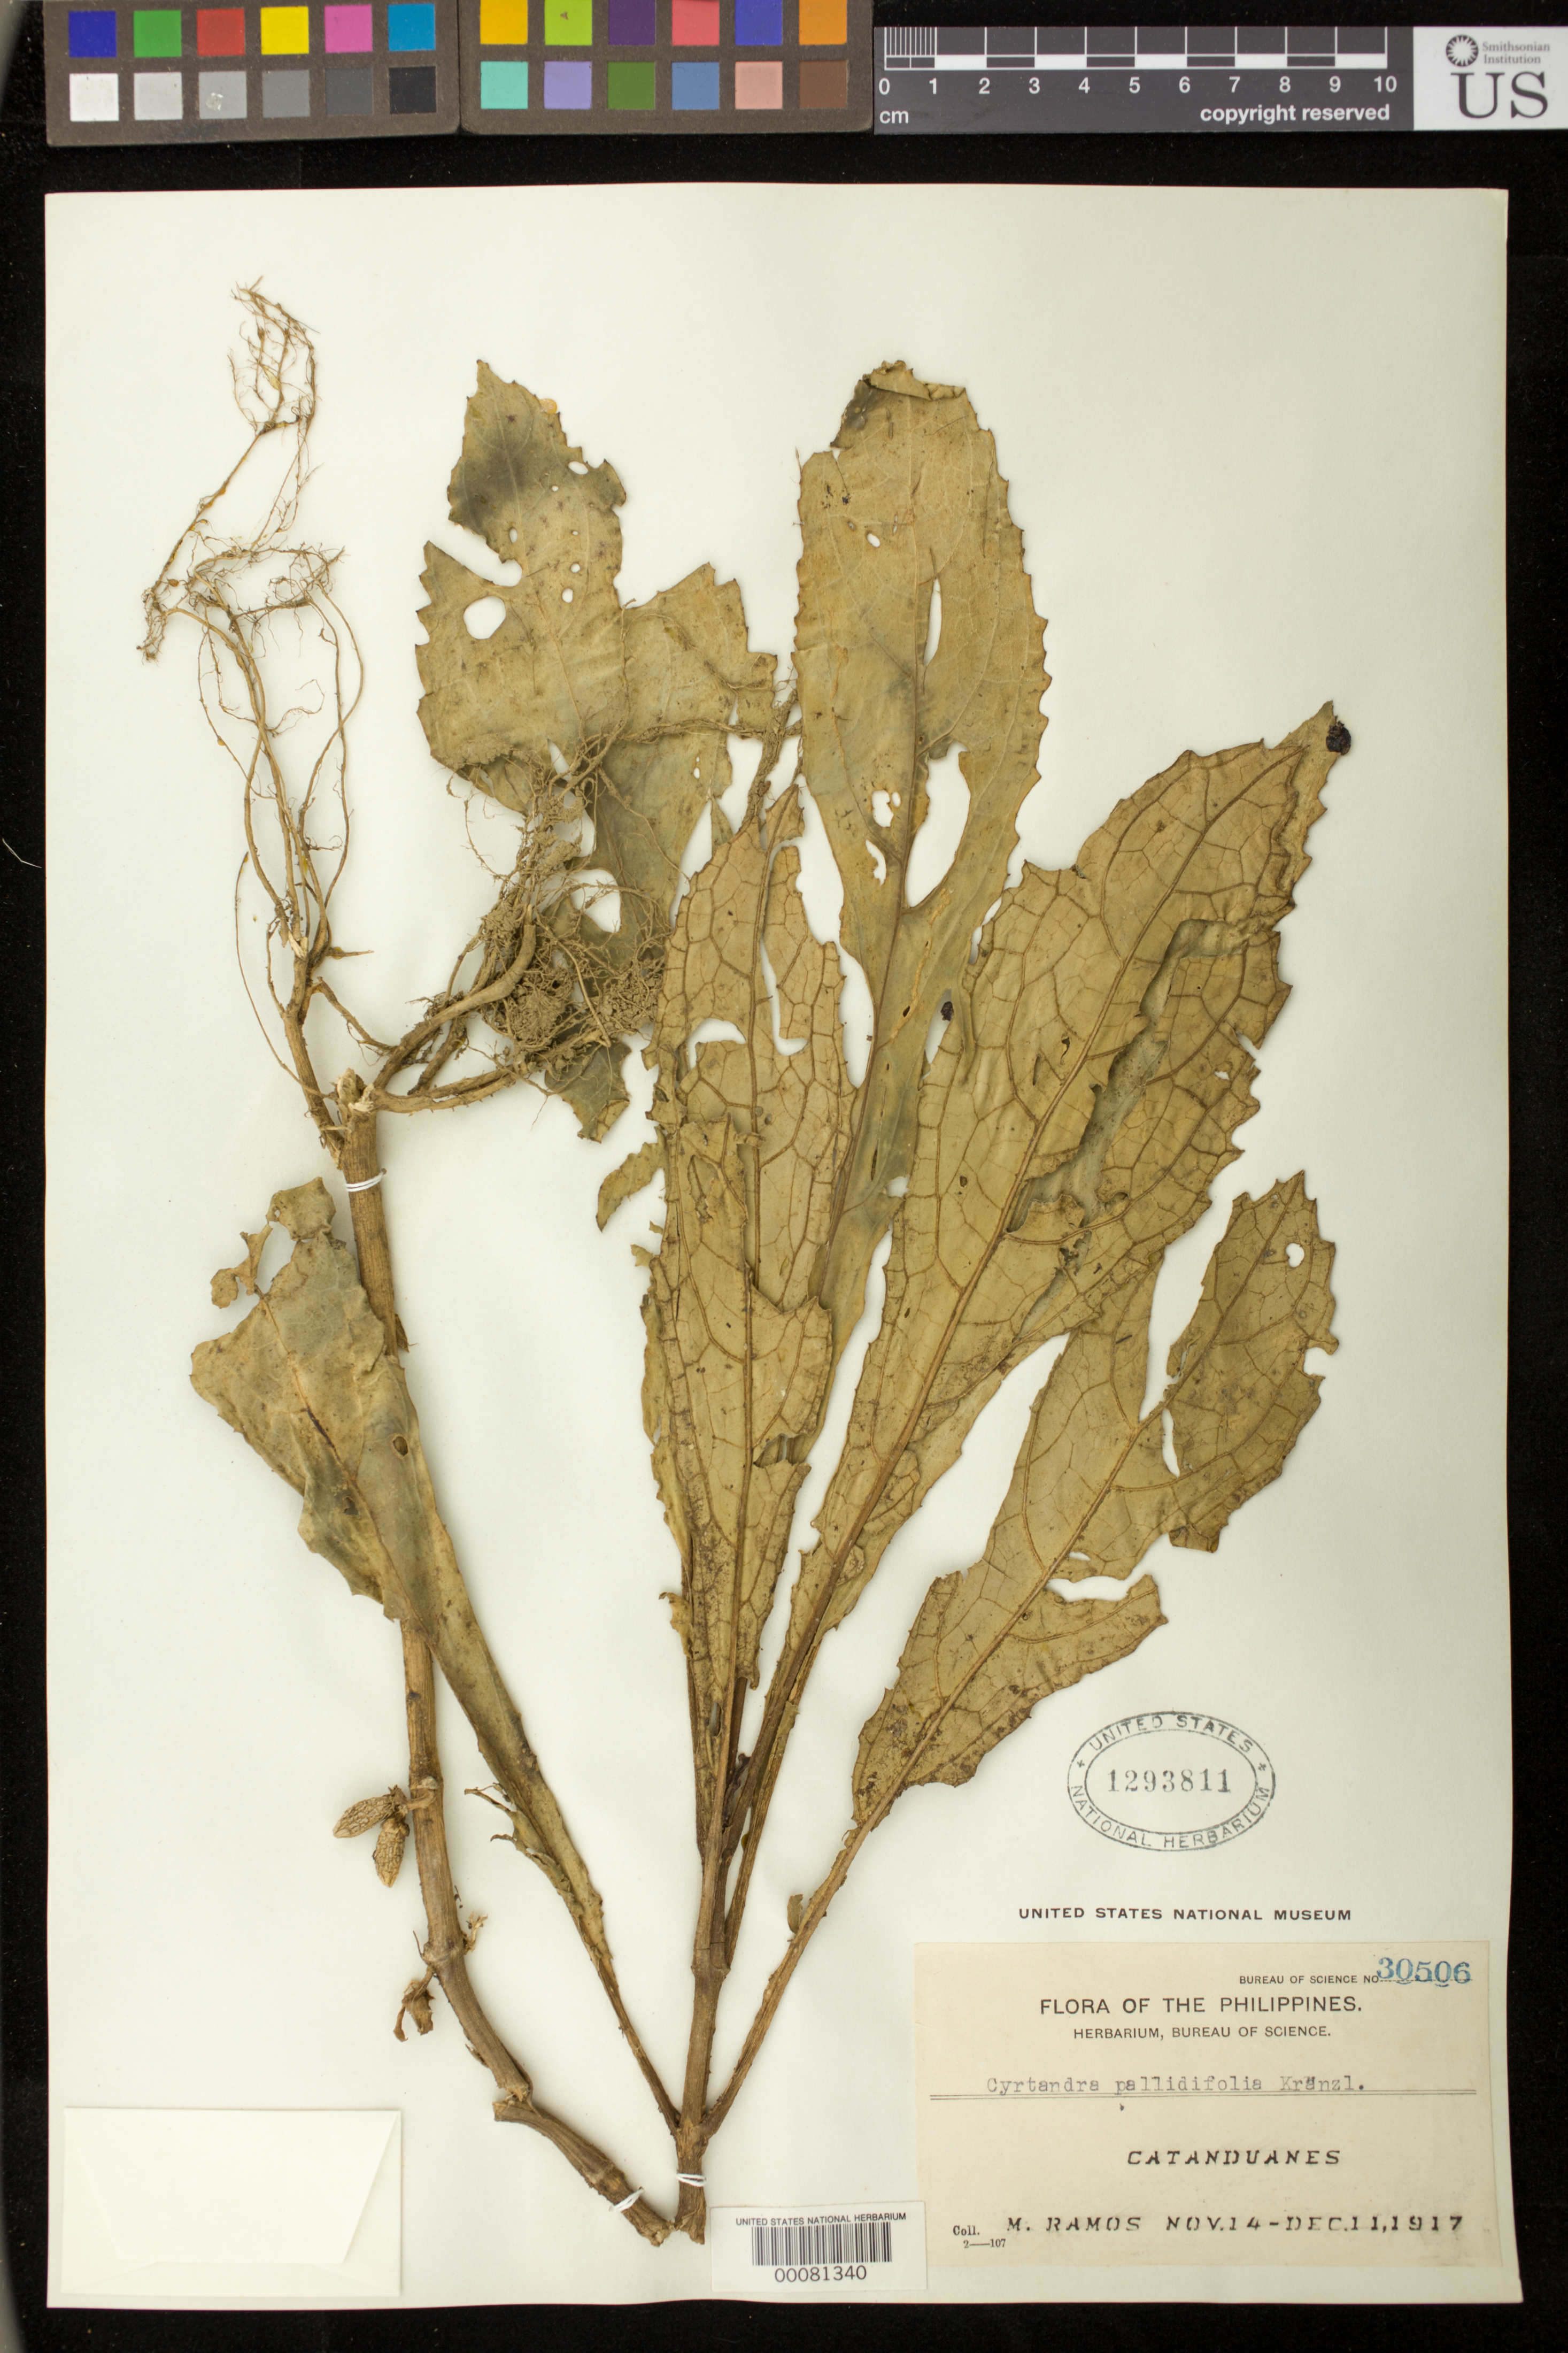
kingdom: Plantae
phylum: Tracheophyta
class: Magnoliopsida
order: Lamiales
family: Gesneriaceae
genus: Cyrtandra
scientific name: Cyrtandra humilis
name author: Blume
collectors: M. Ramos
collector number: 30506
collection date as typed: Nov-Dec 1917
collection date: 1917-11/1917-12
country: Philippines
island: Catanduanes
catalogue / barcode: US 1293811